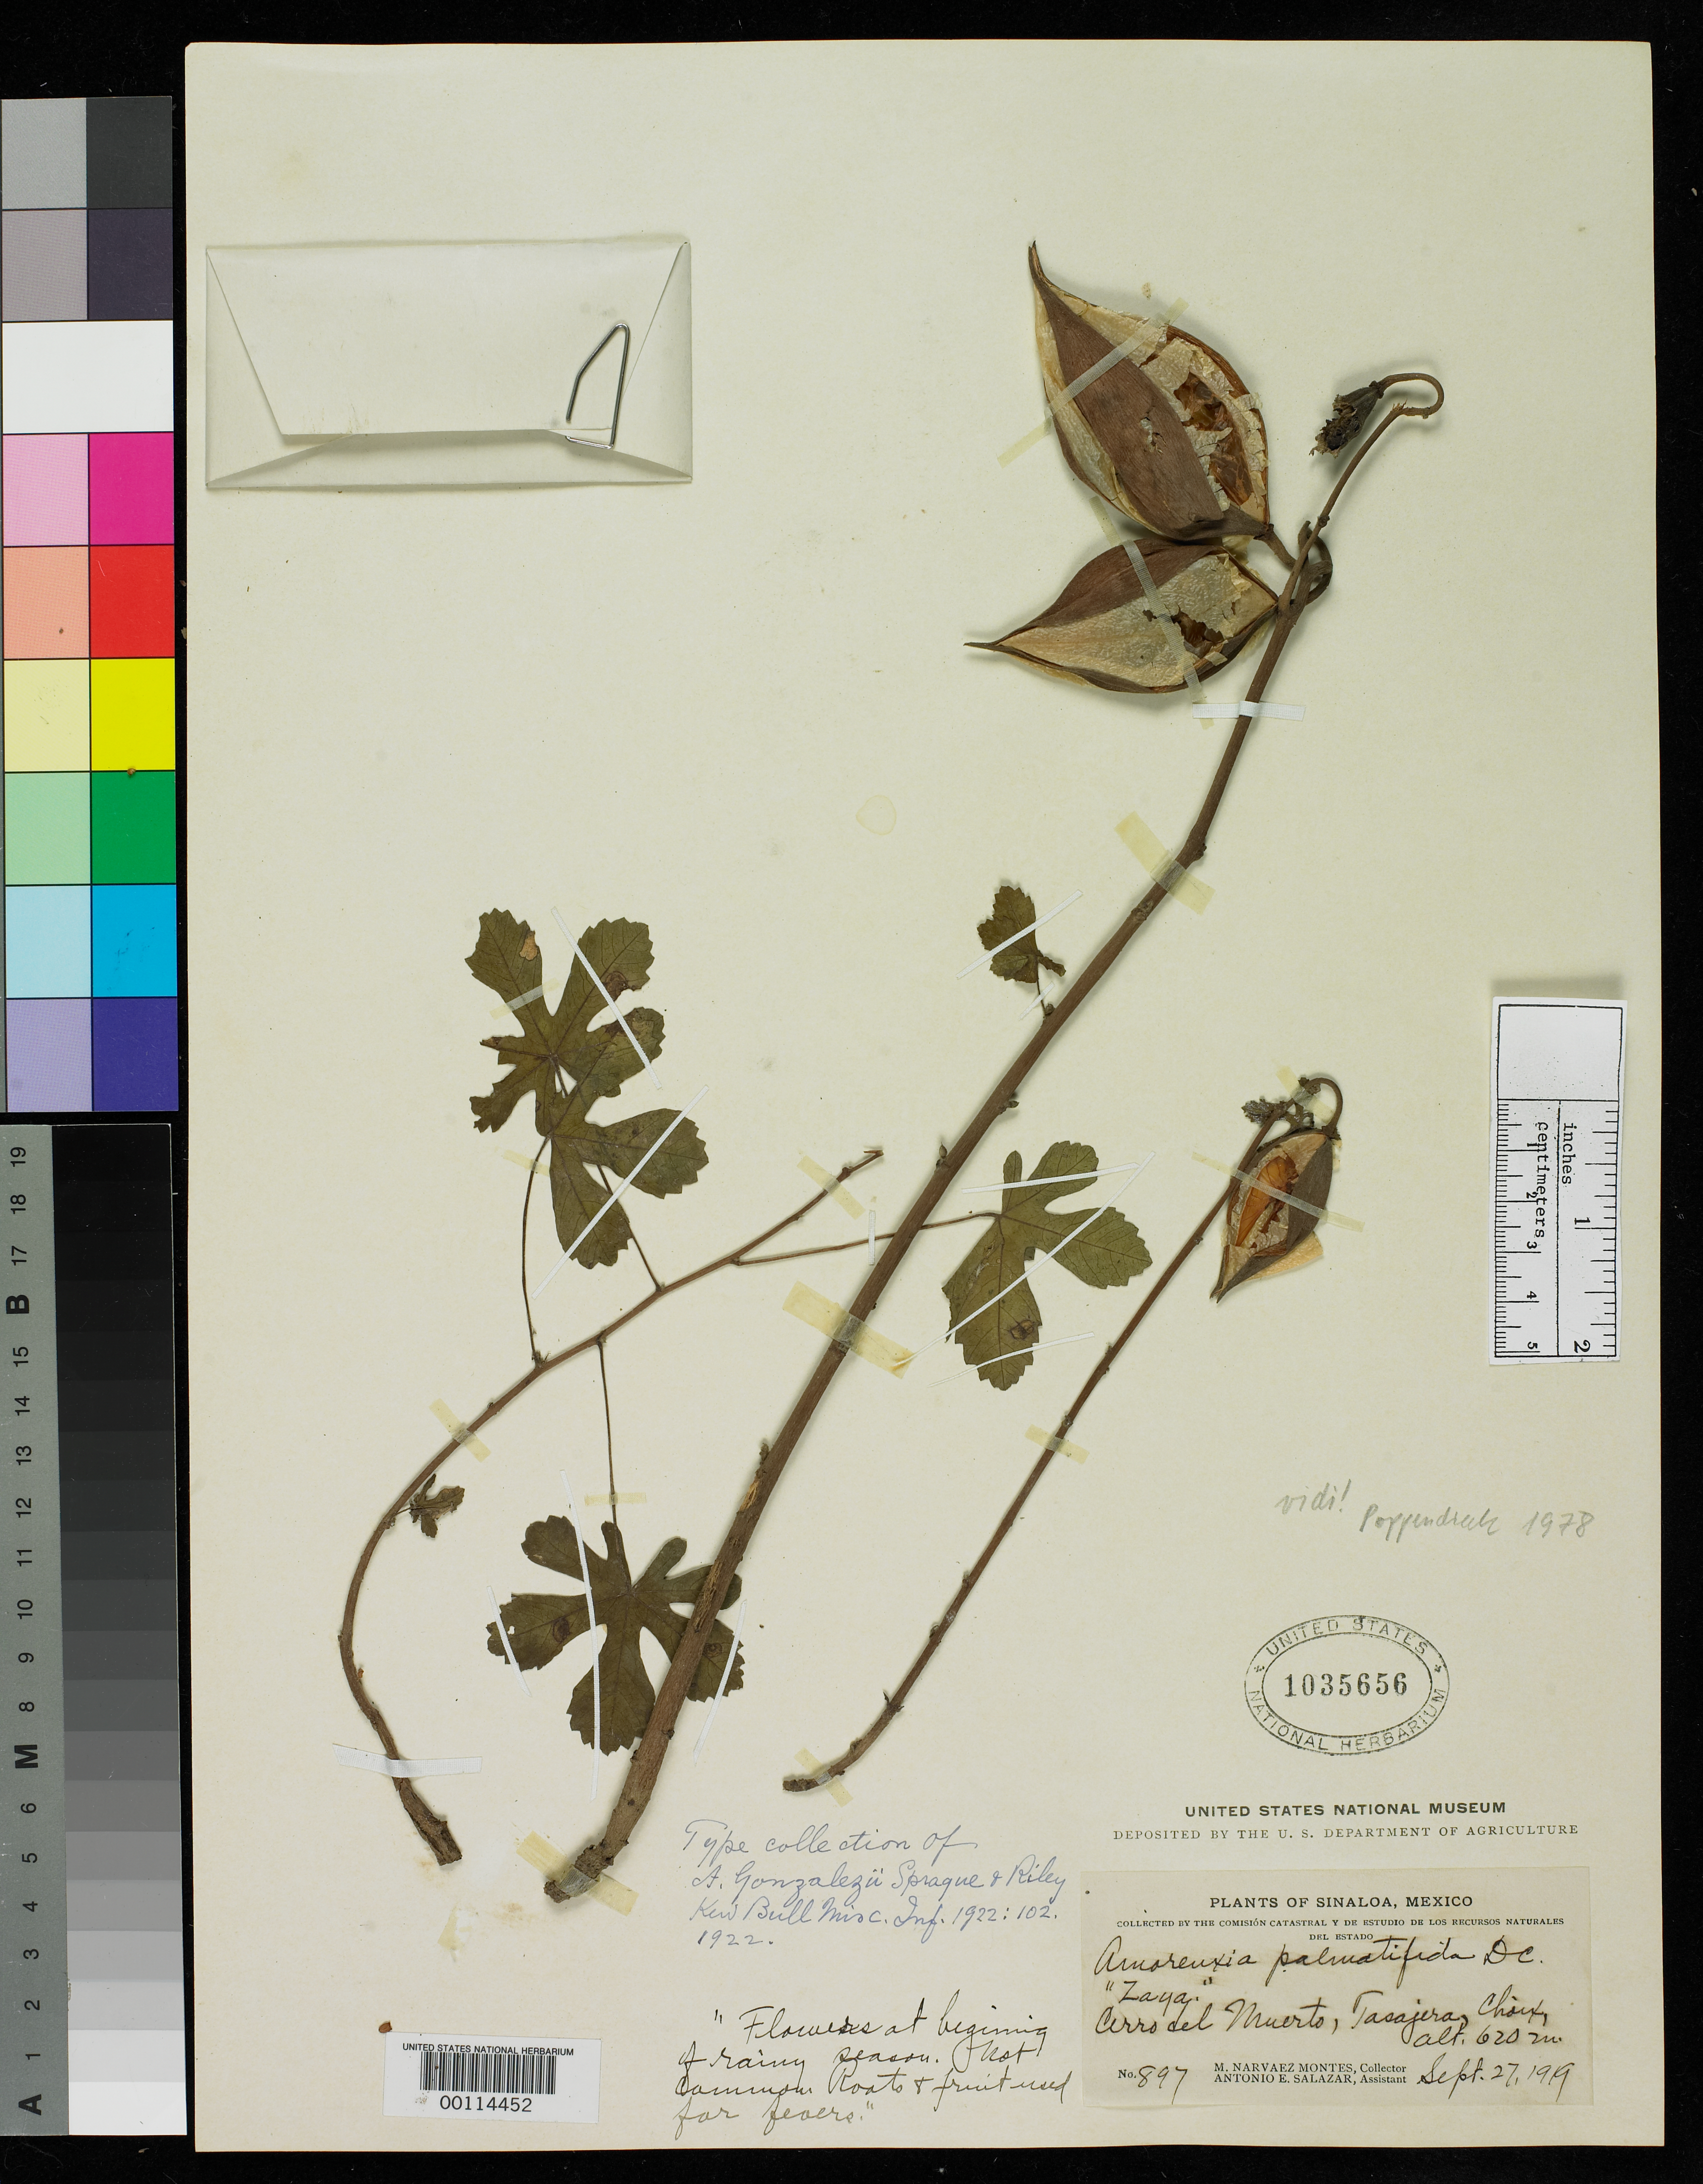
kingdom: Plantae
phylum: Tracheophyta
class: Magnoliopsida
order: Malvales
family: Cochlospermaceae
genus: Amoreuxia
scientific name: Amoreuxia gonzalezii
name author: Sprague & L. Riley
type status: Type Collection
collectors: M. Montes & A. E. Salazar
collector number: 897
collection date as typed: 27 Sep 1919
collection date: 1919-09-27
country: Mexico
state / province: Sinaloa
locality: Choix, Cerro del Muerto.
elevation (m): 620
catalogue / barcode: US 1035656